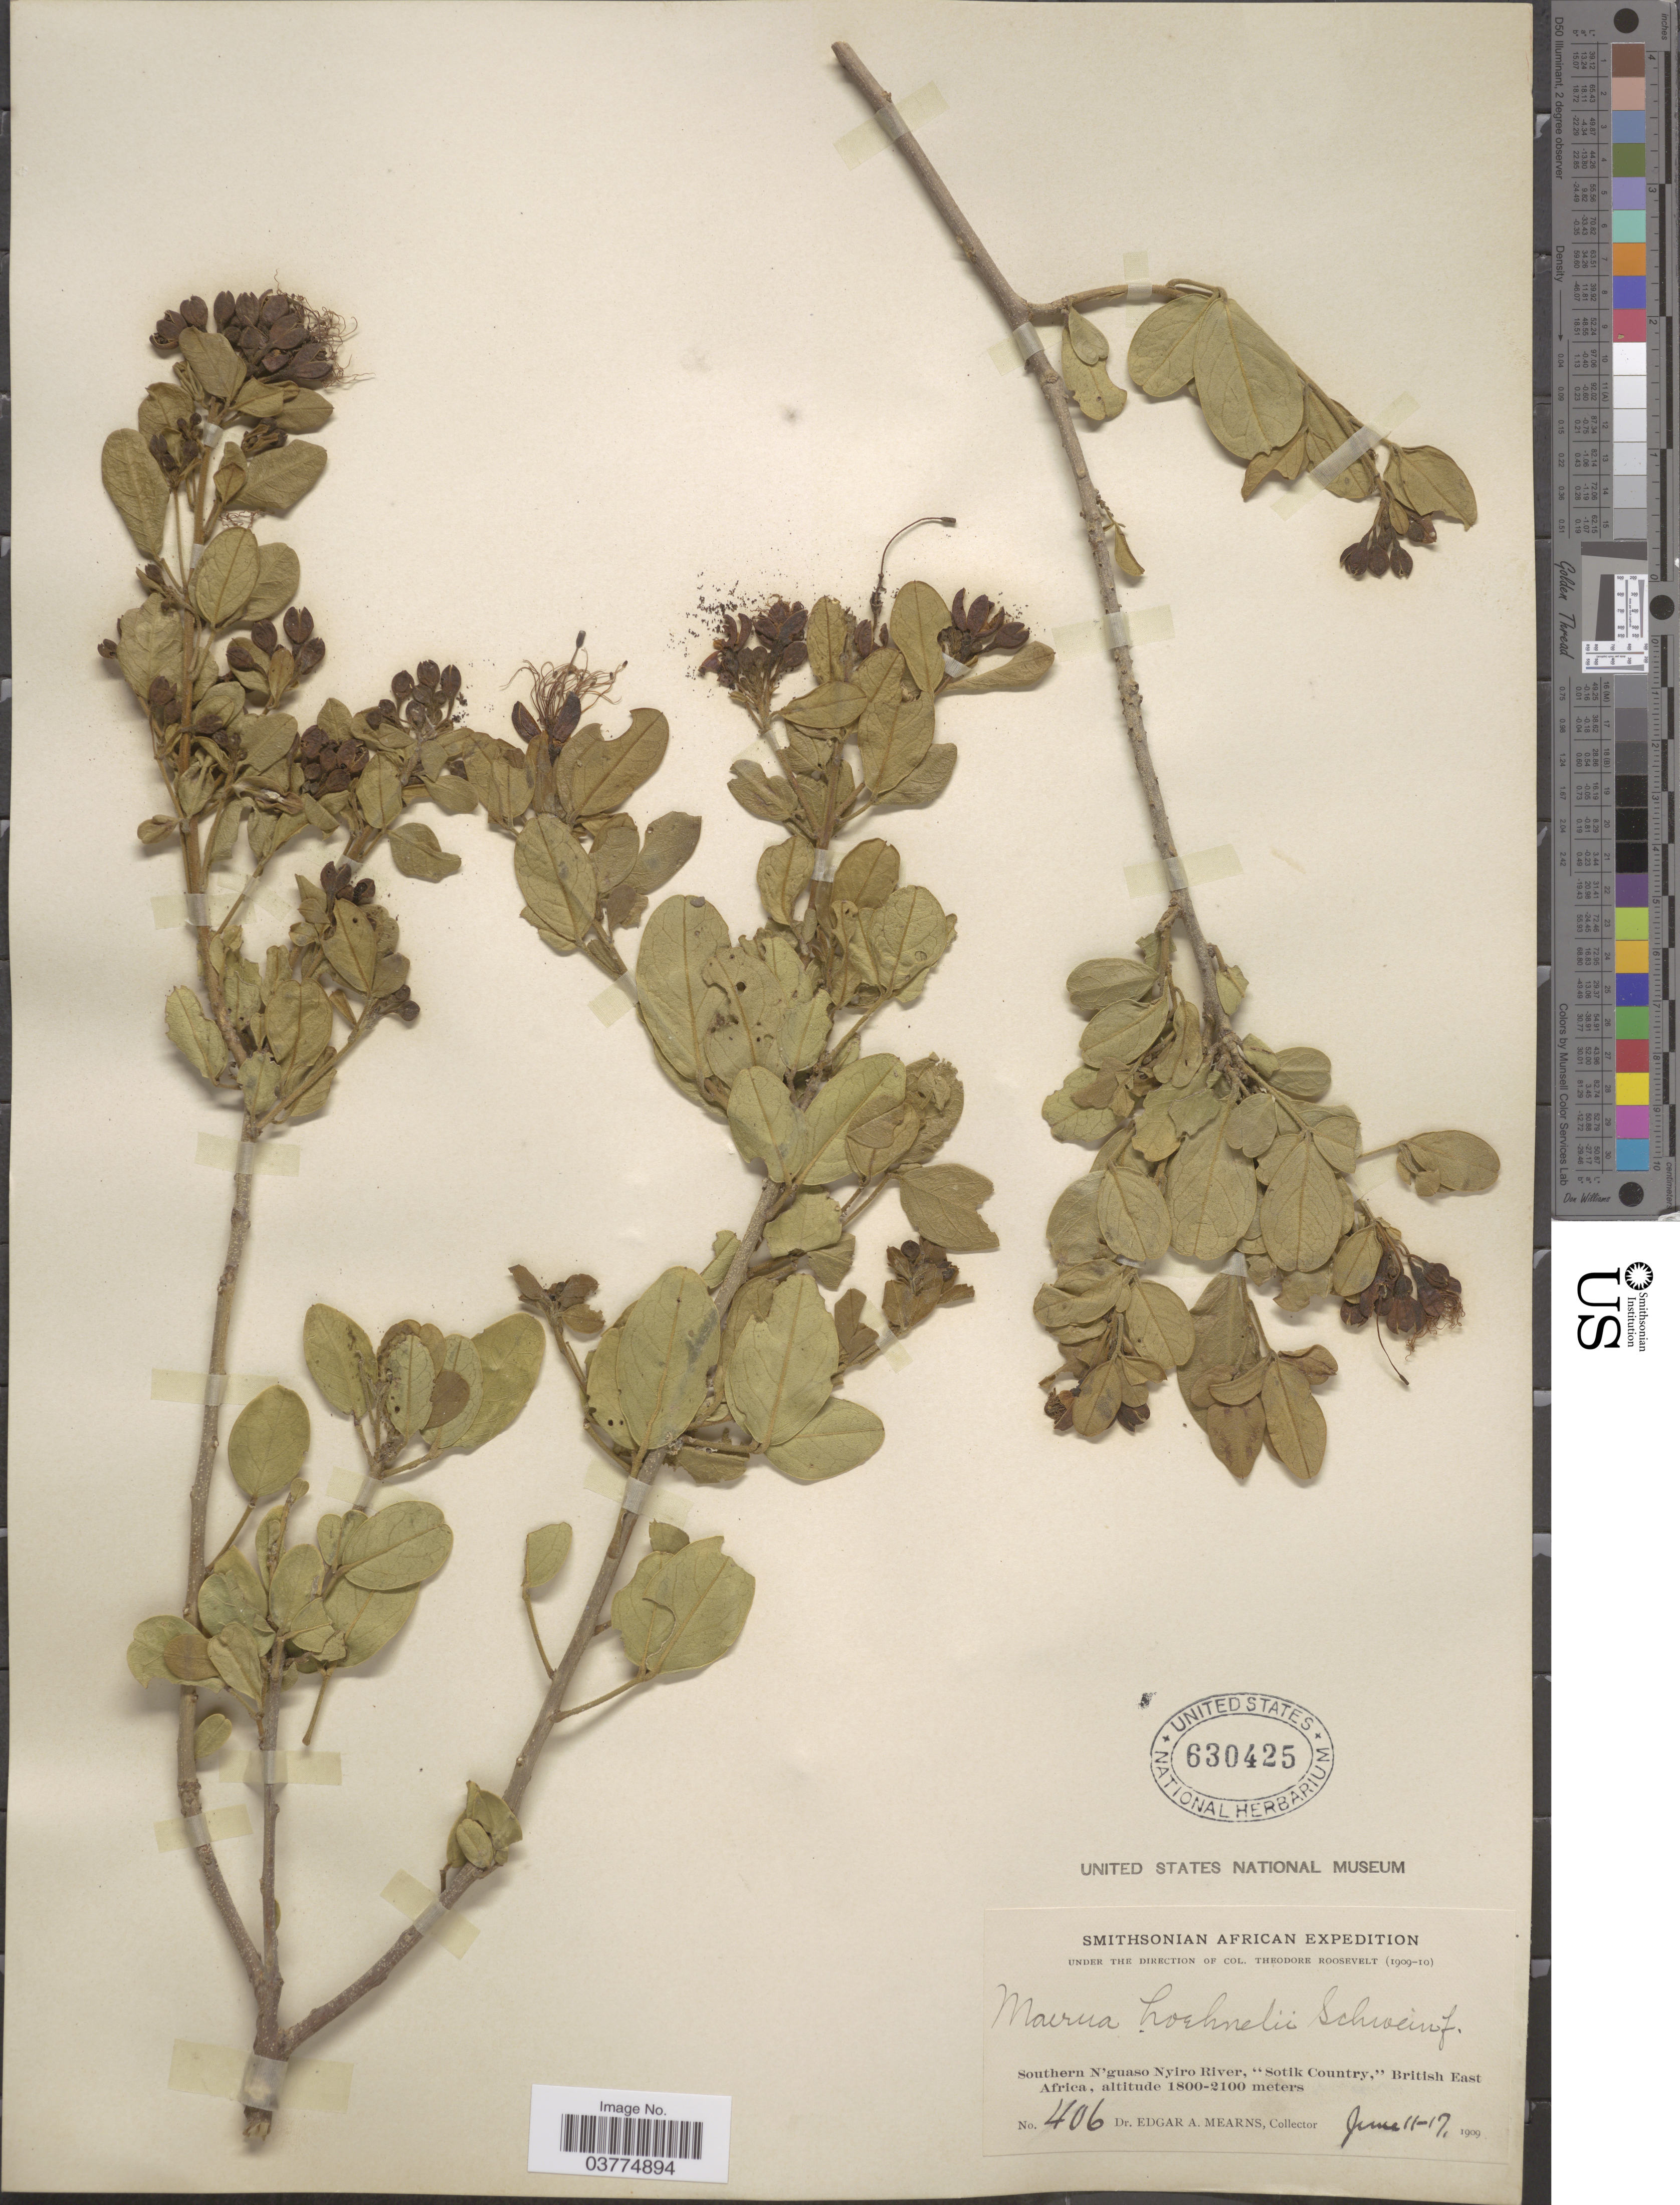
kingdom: Plantae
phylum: Tracheophyta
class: Magnoliopsida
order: Brassicales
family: Capparaceae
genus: Maerua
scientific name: Maerua hoehnelii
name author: Schweinf.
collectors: E. A. Mearns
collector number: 406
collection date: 1909-06-11/1909-06-17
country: Kenya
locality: Southern N'guaso Nyiro River, "Sotik Country", British East Africa.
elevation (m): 1800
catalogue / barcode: US 630425